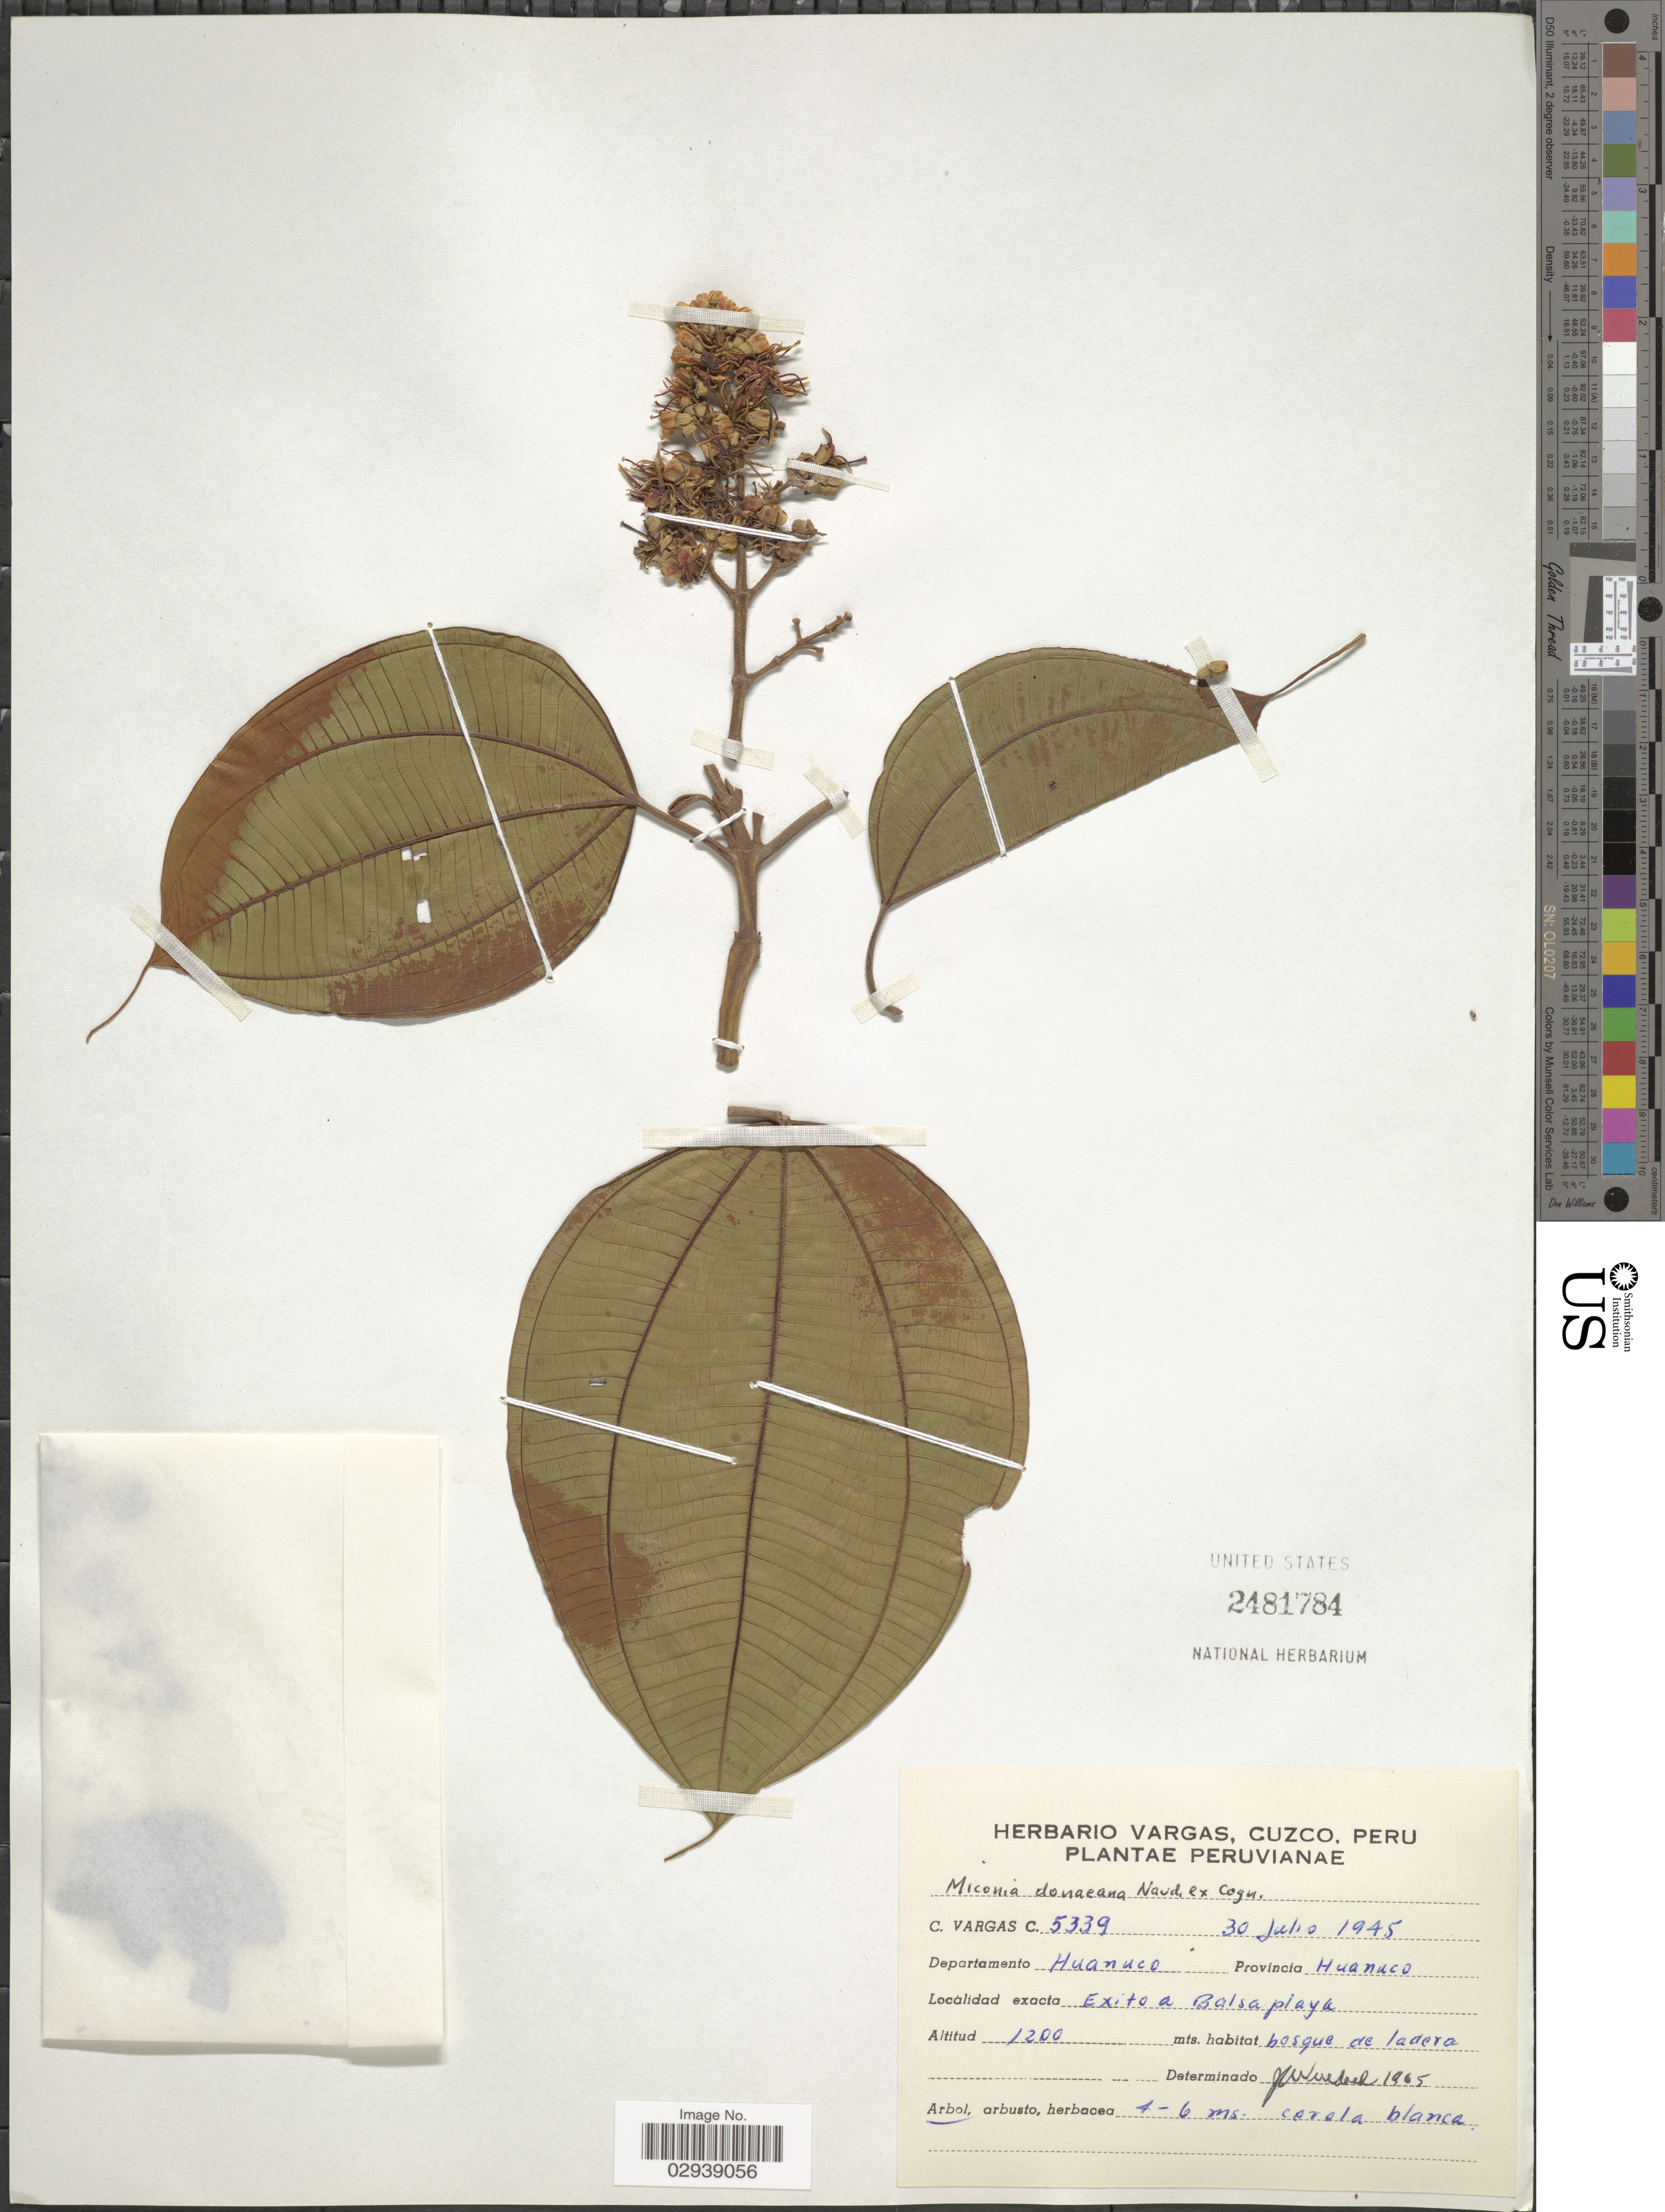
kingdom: Plantae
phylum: Tracheophyta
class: Magnoliopsida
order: Myrtales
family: Melastomataceae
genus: Miconia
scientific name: Miconia donaeana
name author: Naudin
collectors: C. Vargas Calderón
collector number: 5339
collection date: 1945-07-30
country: Peru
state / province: Huánuco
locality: Departamento Huanuco Provincia Huanuco. Exito a Balsa playa.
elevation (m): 1200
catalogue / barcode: US 2481784